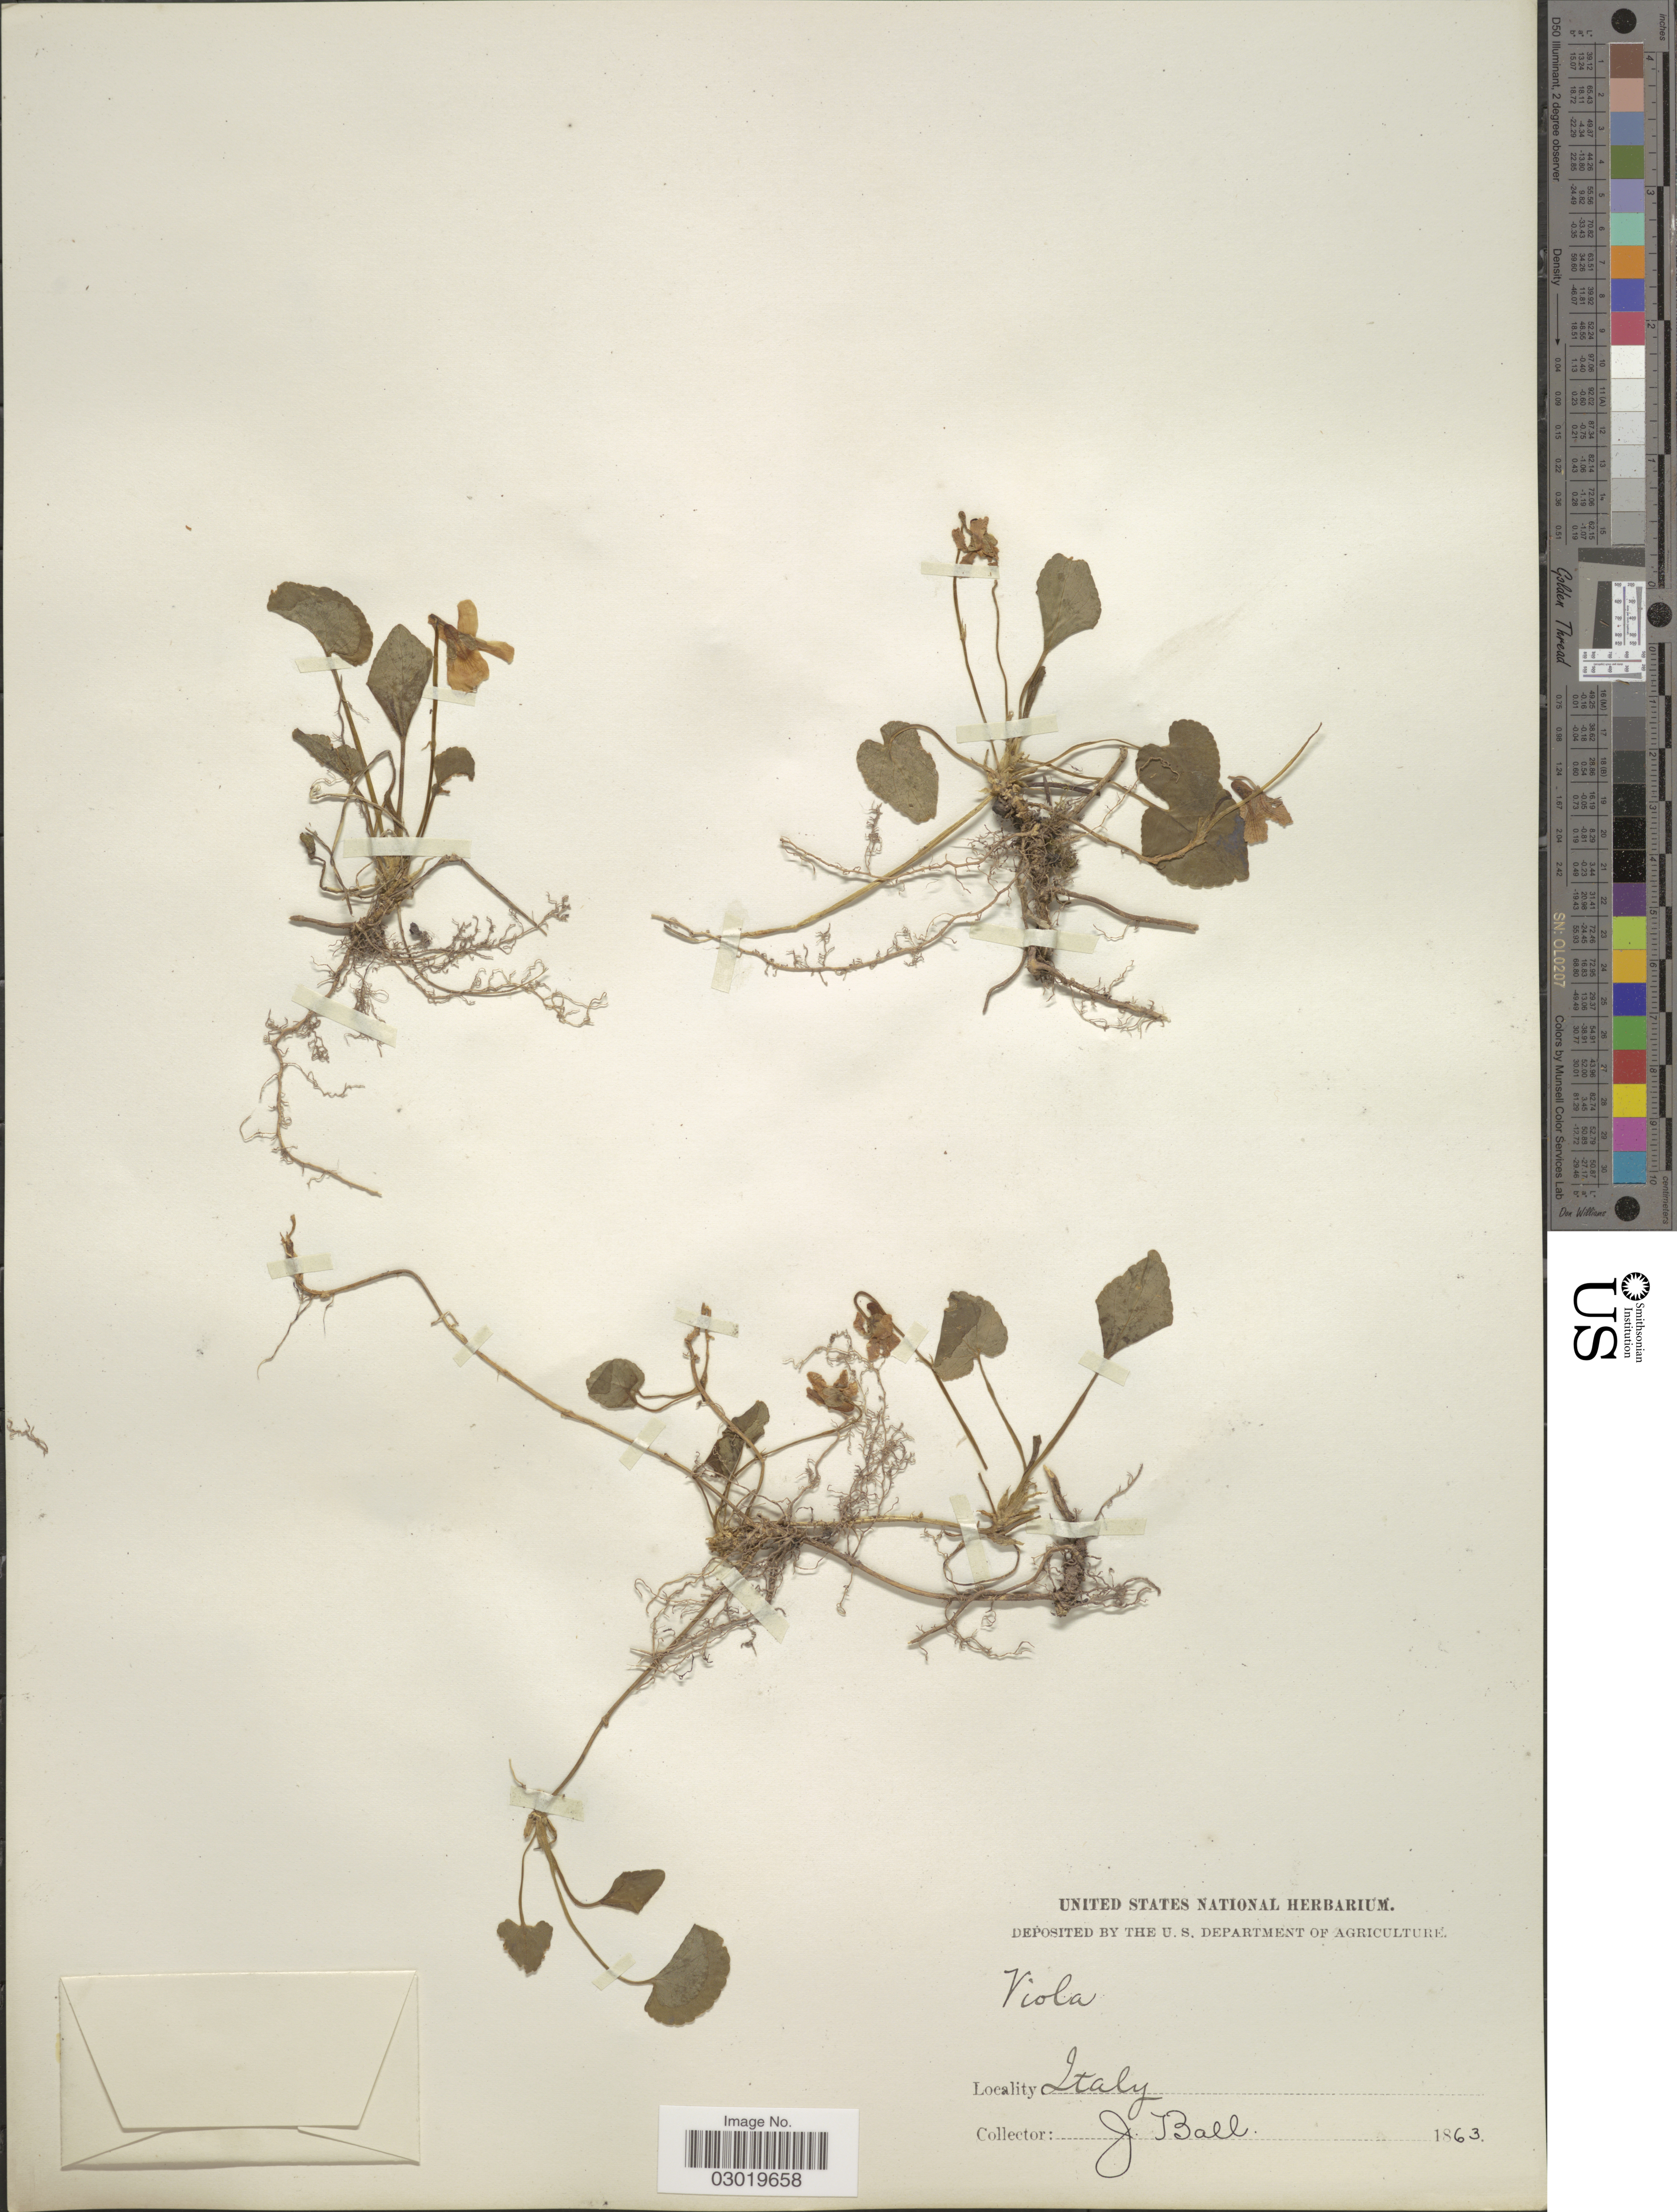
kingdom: Plantae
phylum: Tracheophyta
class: Magnoliopsida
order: Malpighiales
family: Violaceae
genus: Viola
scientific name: Viola sp.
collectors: J. Ball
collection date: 1863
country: Italy